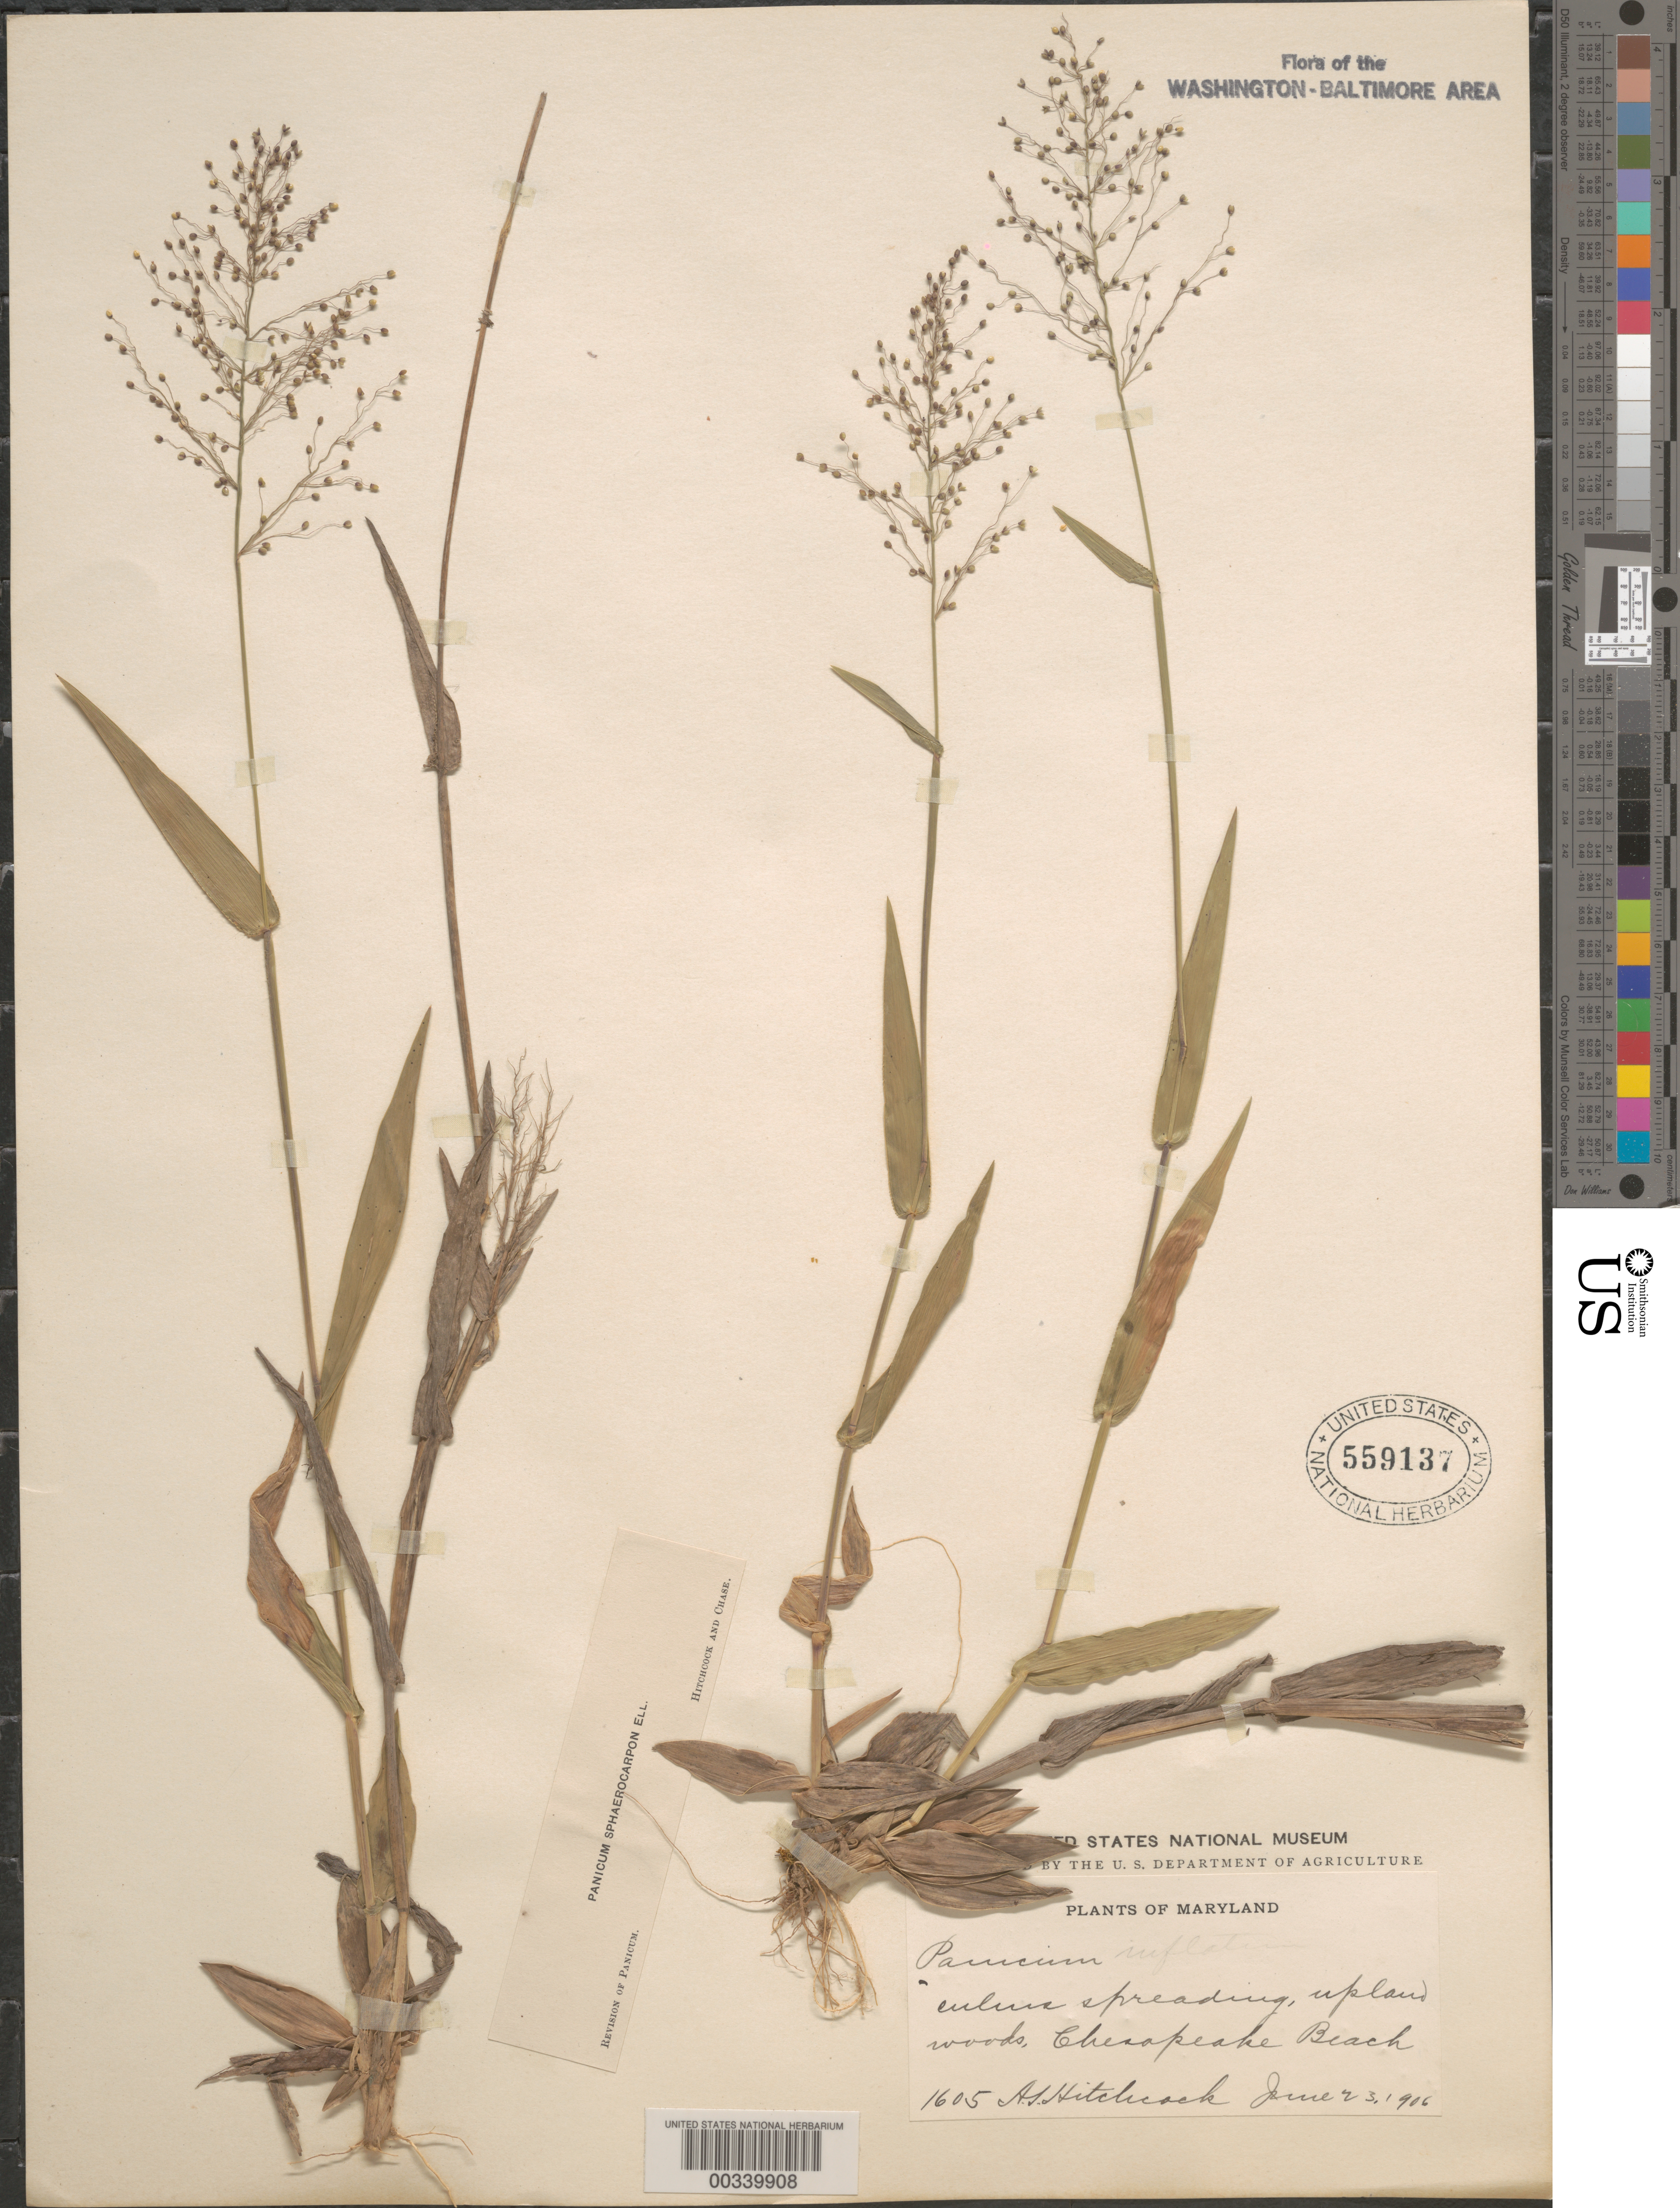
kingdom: Plantae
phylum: Tracheophyta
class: Liliopsida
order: Poales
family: Poaceae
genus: Dichanthelium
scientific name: Dichanthelium sphaerocarpon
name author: (Elliott) Gould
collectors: A. S. Hitchcock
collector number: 1605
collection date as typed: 23 Jun 1906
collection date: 1906-06-23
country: United States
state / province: Maryland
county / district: Calvert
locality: Chesapeake Beach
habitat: Upland woods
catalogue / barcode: US 559137